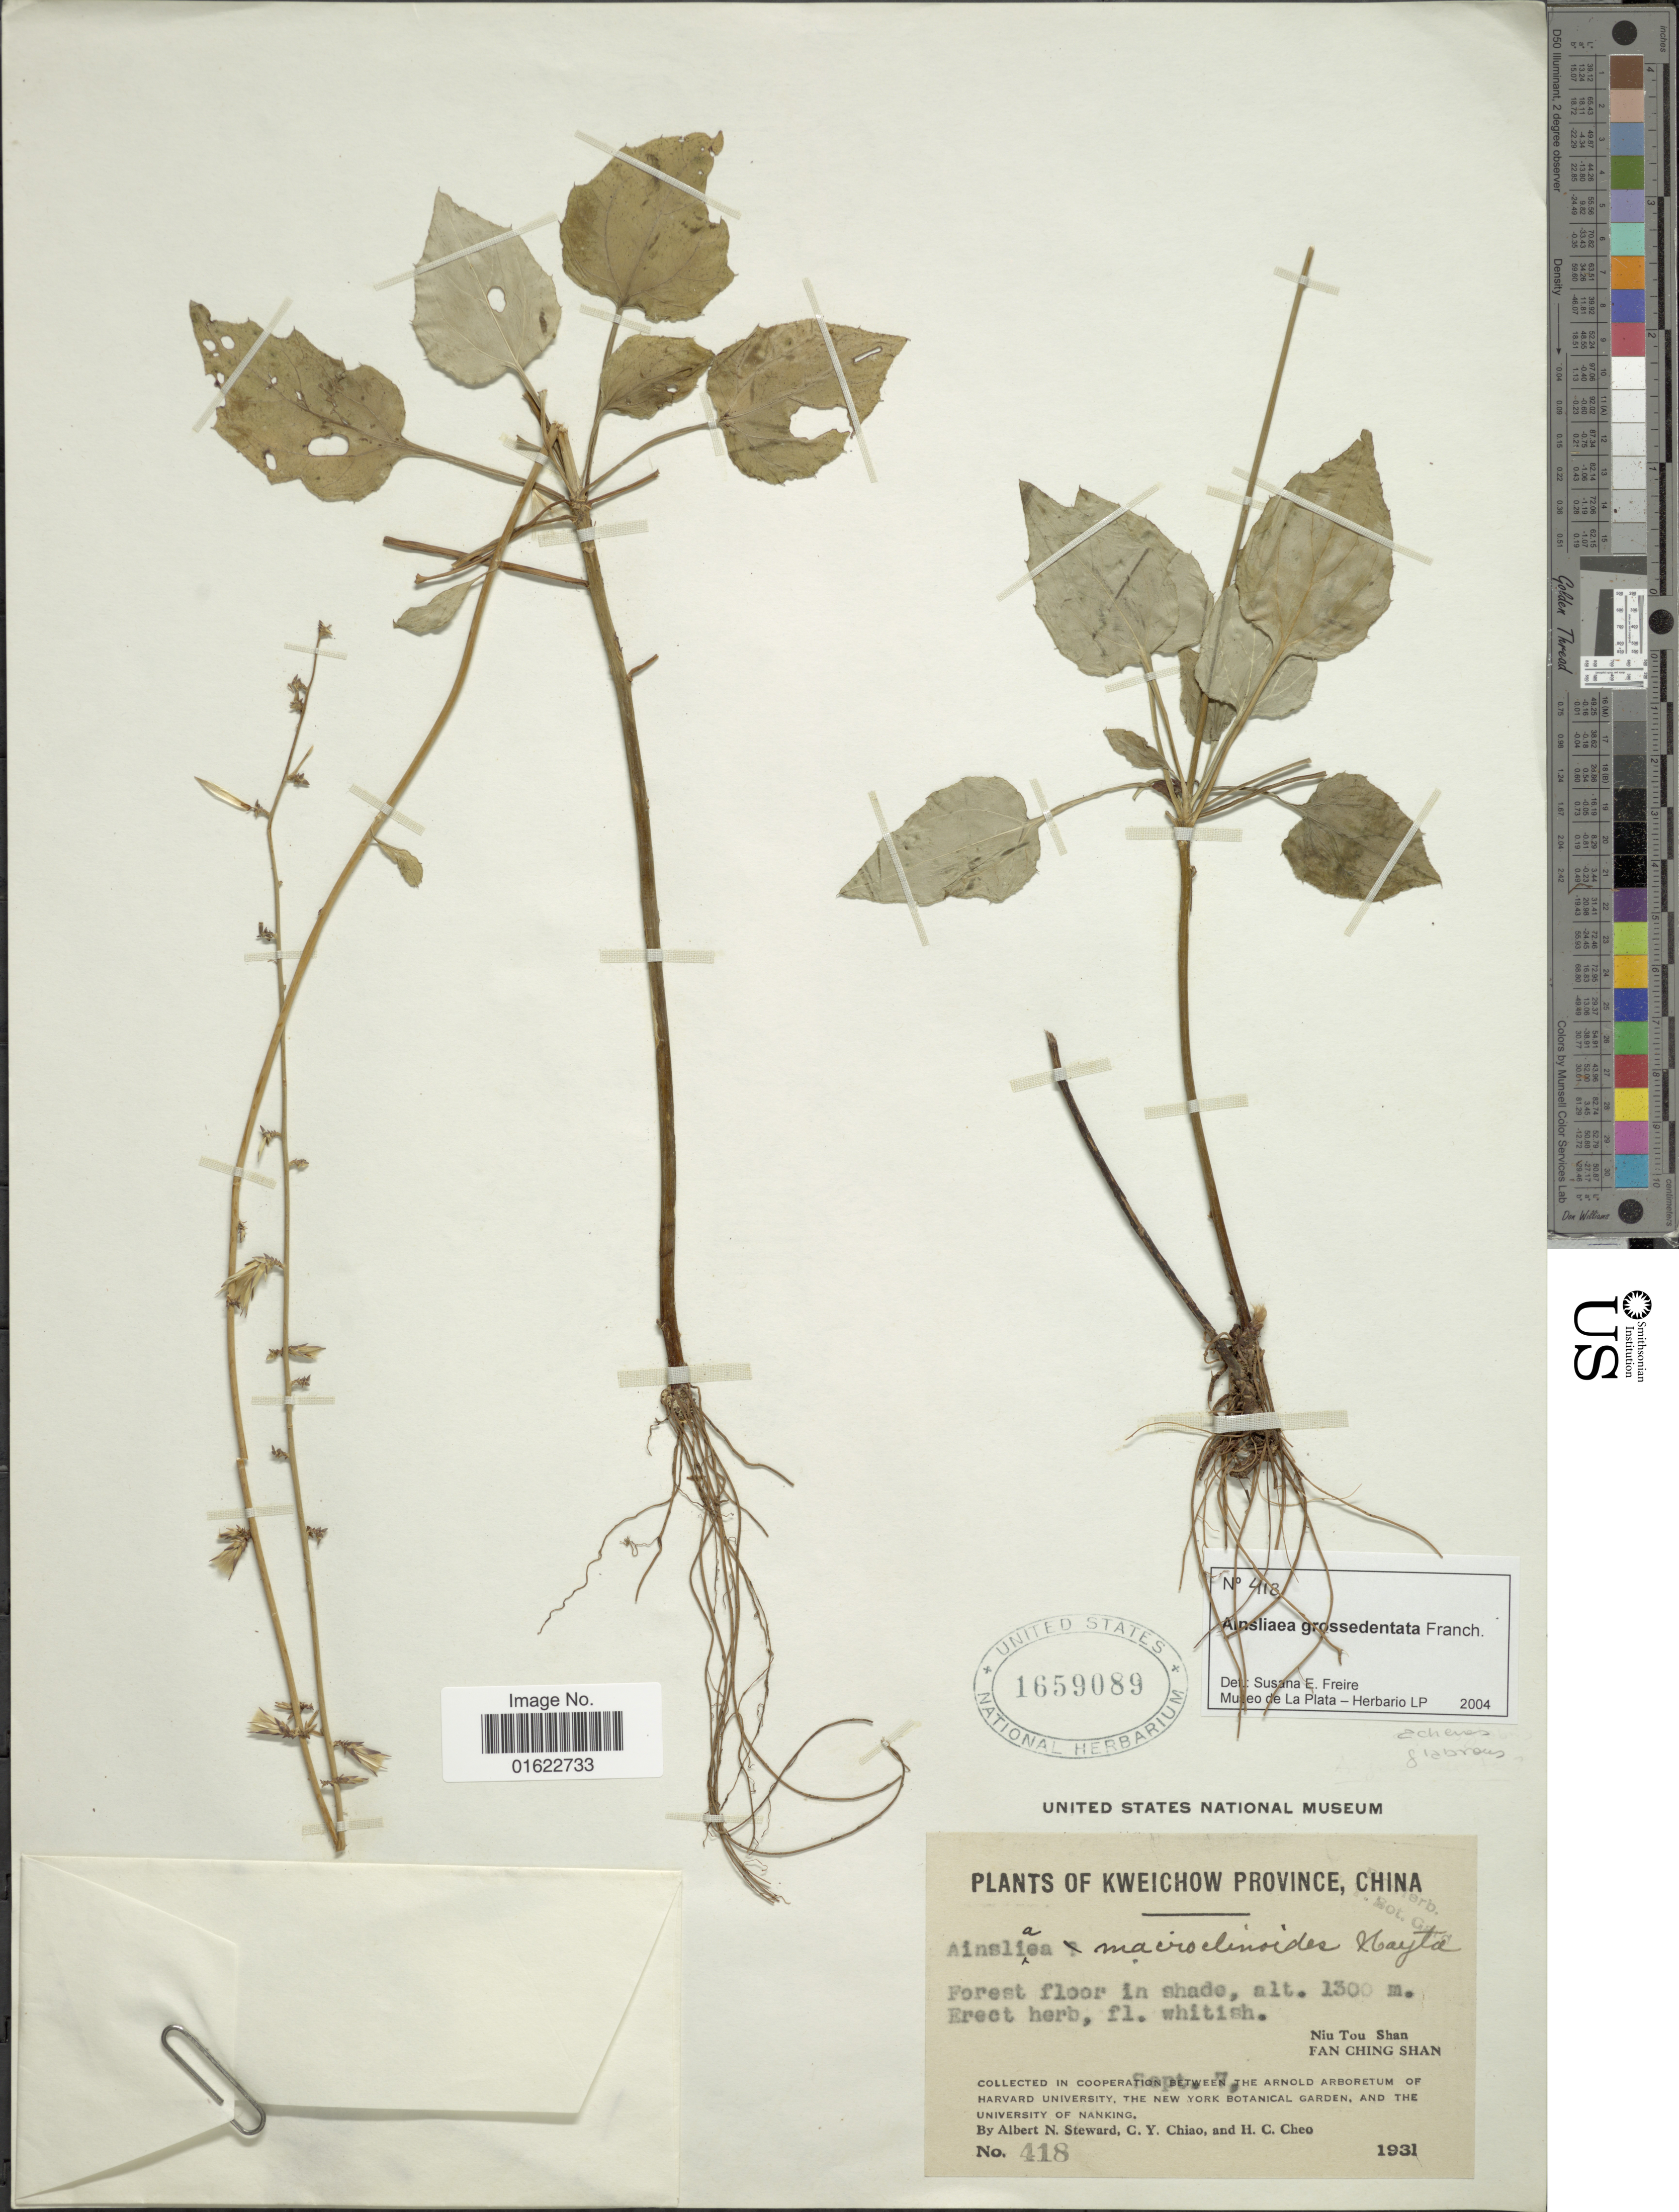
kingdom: Plantae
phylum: Tracheophyta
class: Magnoliopsida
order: Asterales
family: Asteraceae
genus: Ainsliaea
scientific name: Ainsliaea grossedentata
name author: Franch.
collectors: A. N. Steward, C. Y. Chiao & H. Cheo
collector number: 418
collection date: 1931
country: China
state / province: Guizhou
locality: Kweichow Province, Niu Tou Shan, Fan Ching Shan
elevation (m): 1300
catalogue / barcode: US 1659089